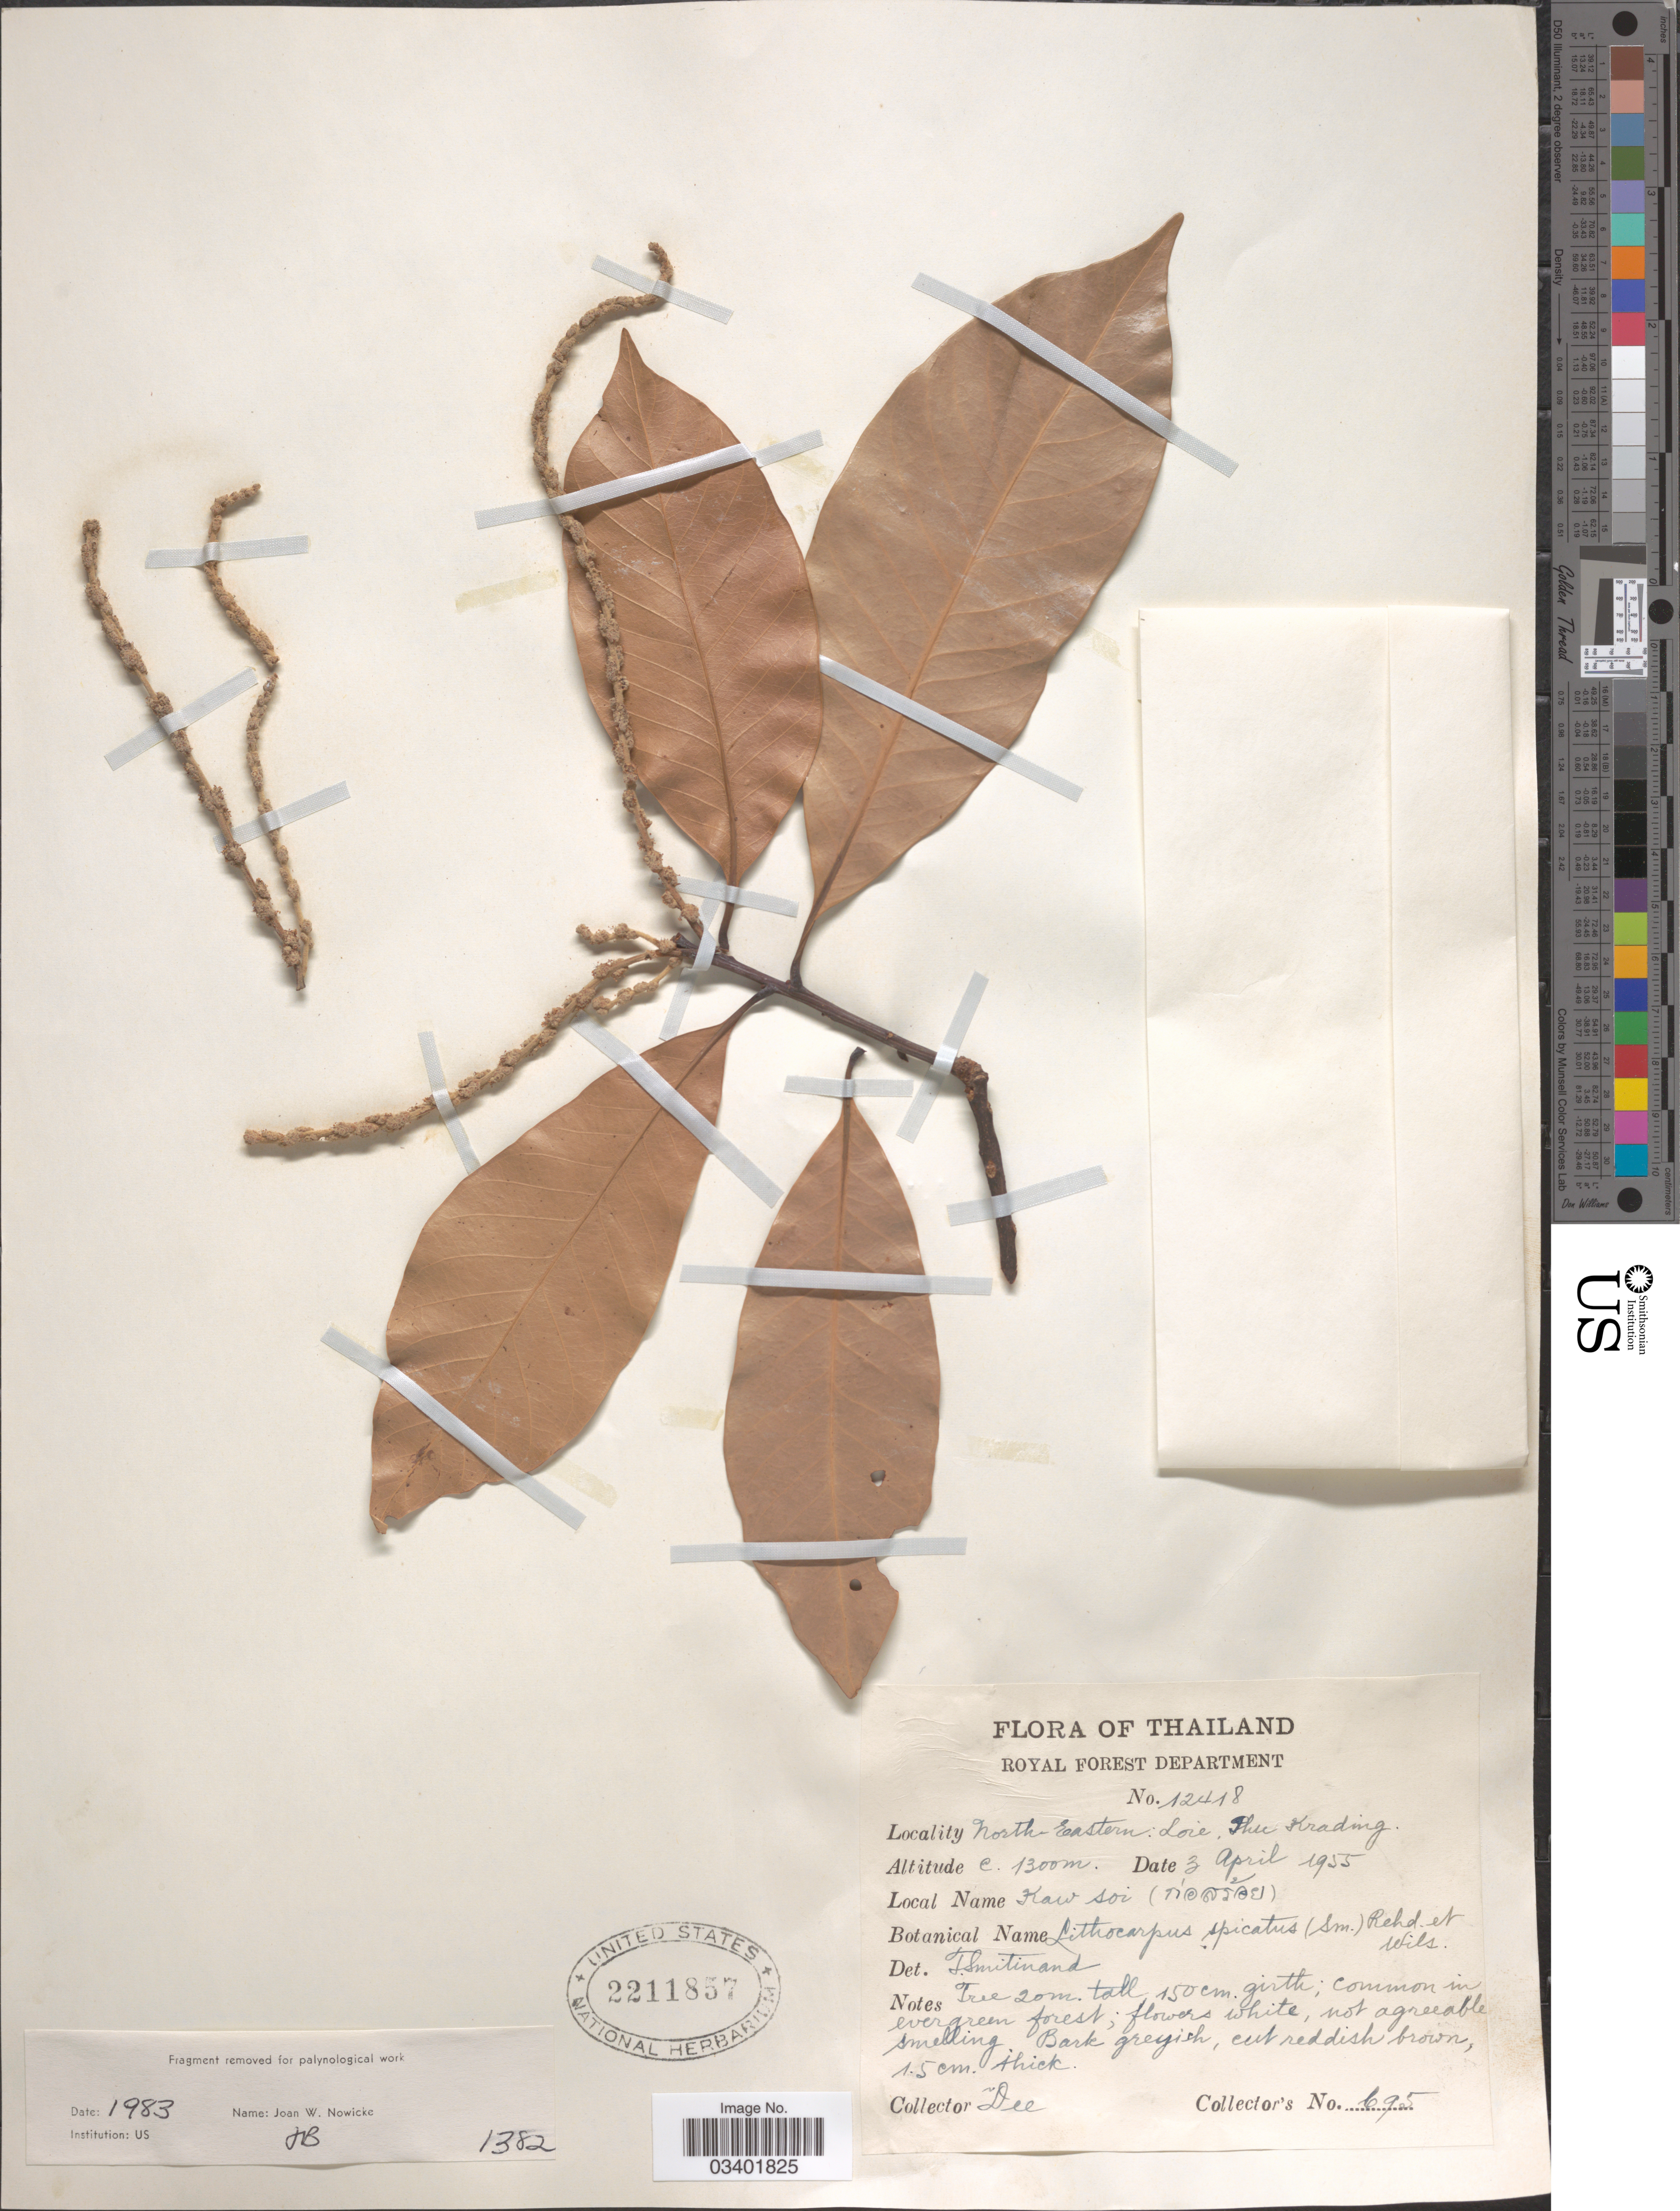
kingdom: Plantae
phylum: Tracheophyta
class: Magnoliopsida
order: Fagales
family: Fagaceae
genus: Lithocarpus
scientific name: Lithocarpus elegans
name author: (Blume) Hatus. ex Soepadmo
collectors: -. Dee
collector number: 695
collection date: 1955-04-03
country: Thailand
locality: North Eastern, Loie, Thu Krading.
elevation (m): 1300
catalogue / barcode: US 2211857